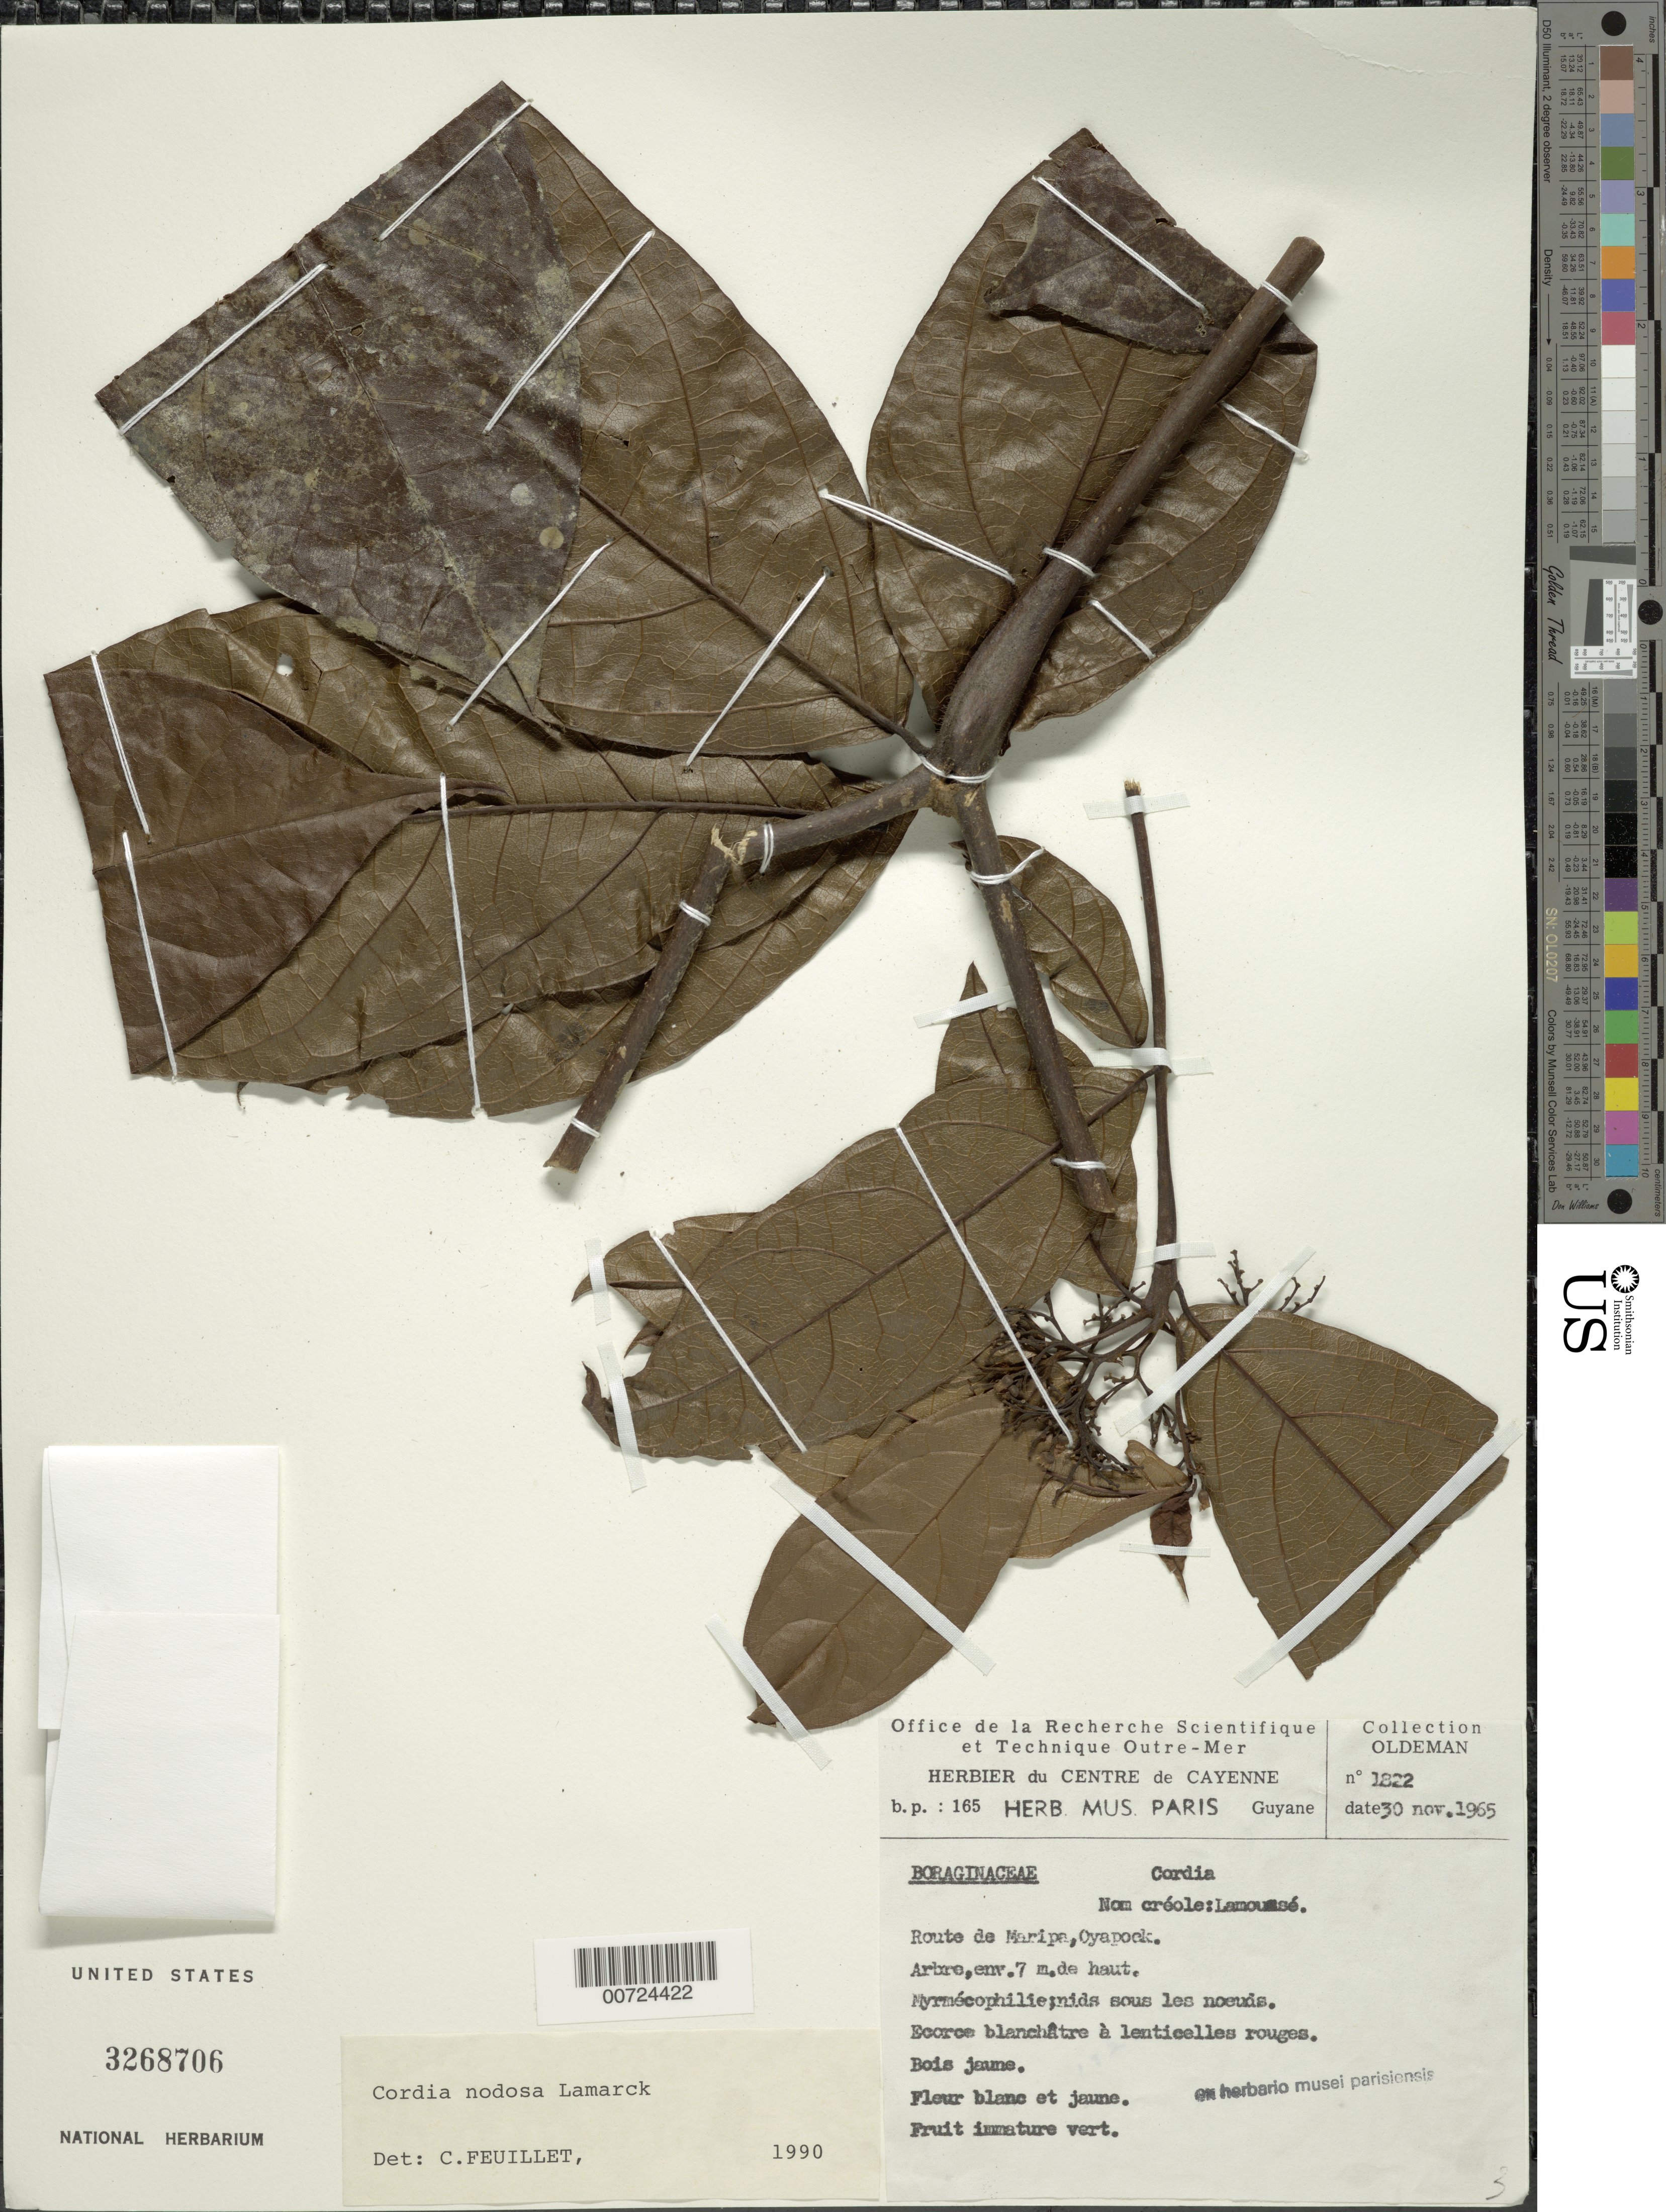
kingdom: Plantae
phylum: Tracheophyta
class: Magnoliopsida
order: Boraginales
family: Cordiaceae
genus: Cordia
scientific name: Cordia nodosa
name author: Lam.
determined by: Feuillet, C.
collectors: R. Oldeman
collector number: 1822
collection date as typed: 30-Nov-65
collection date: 1965-11-30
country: French Guiana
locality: Route de Maripa, Oyapock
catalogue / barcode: US 3268706